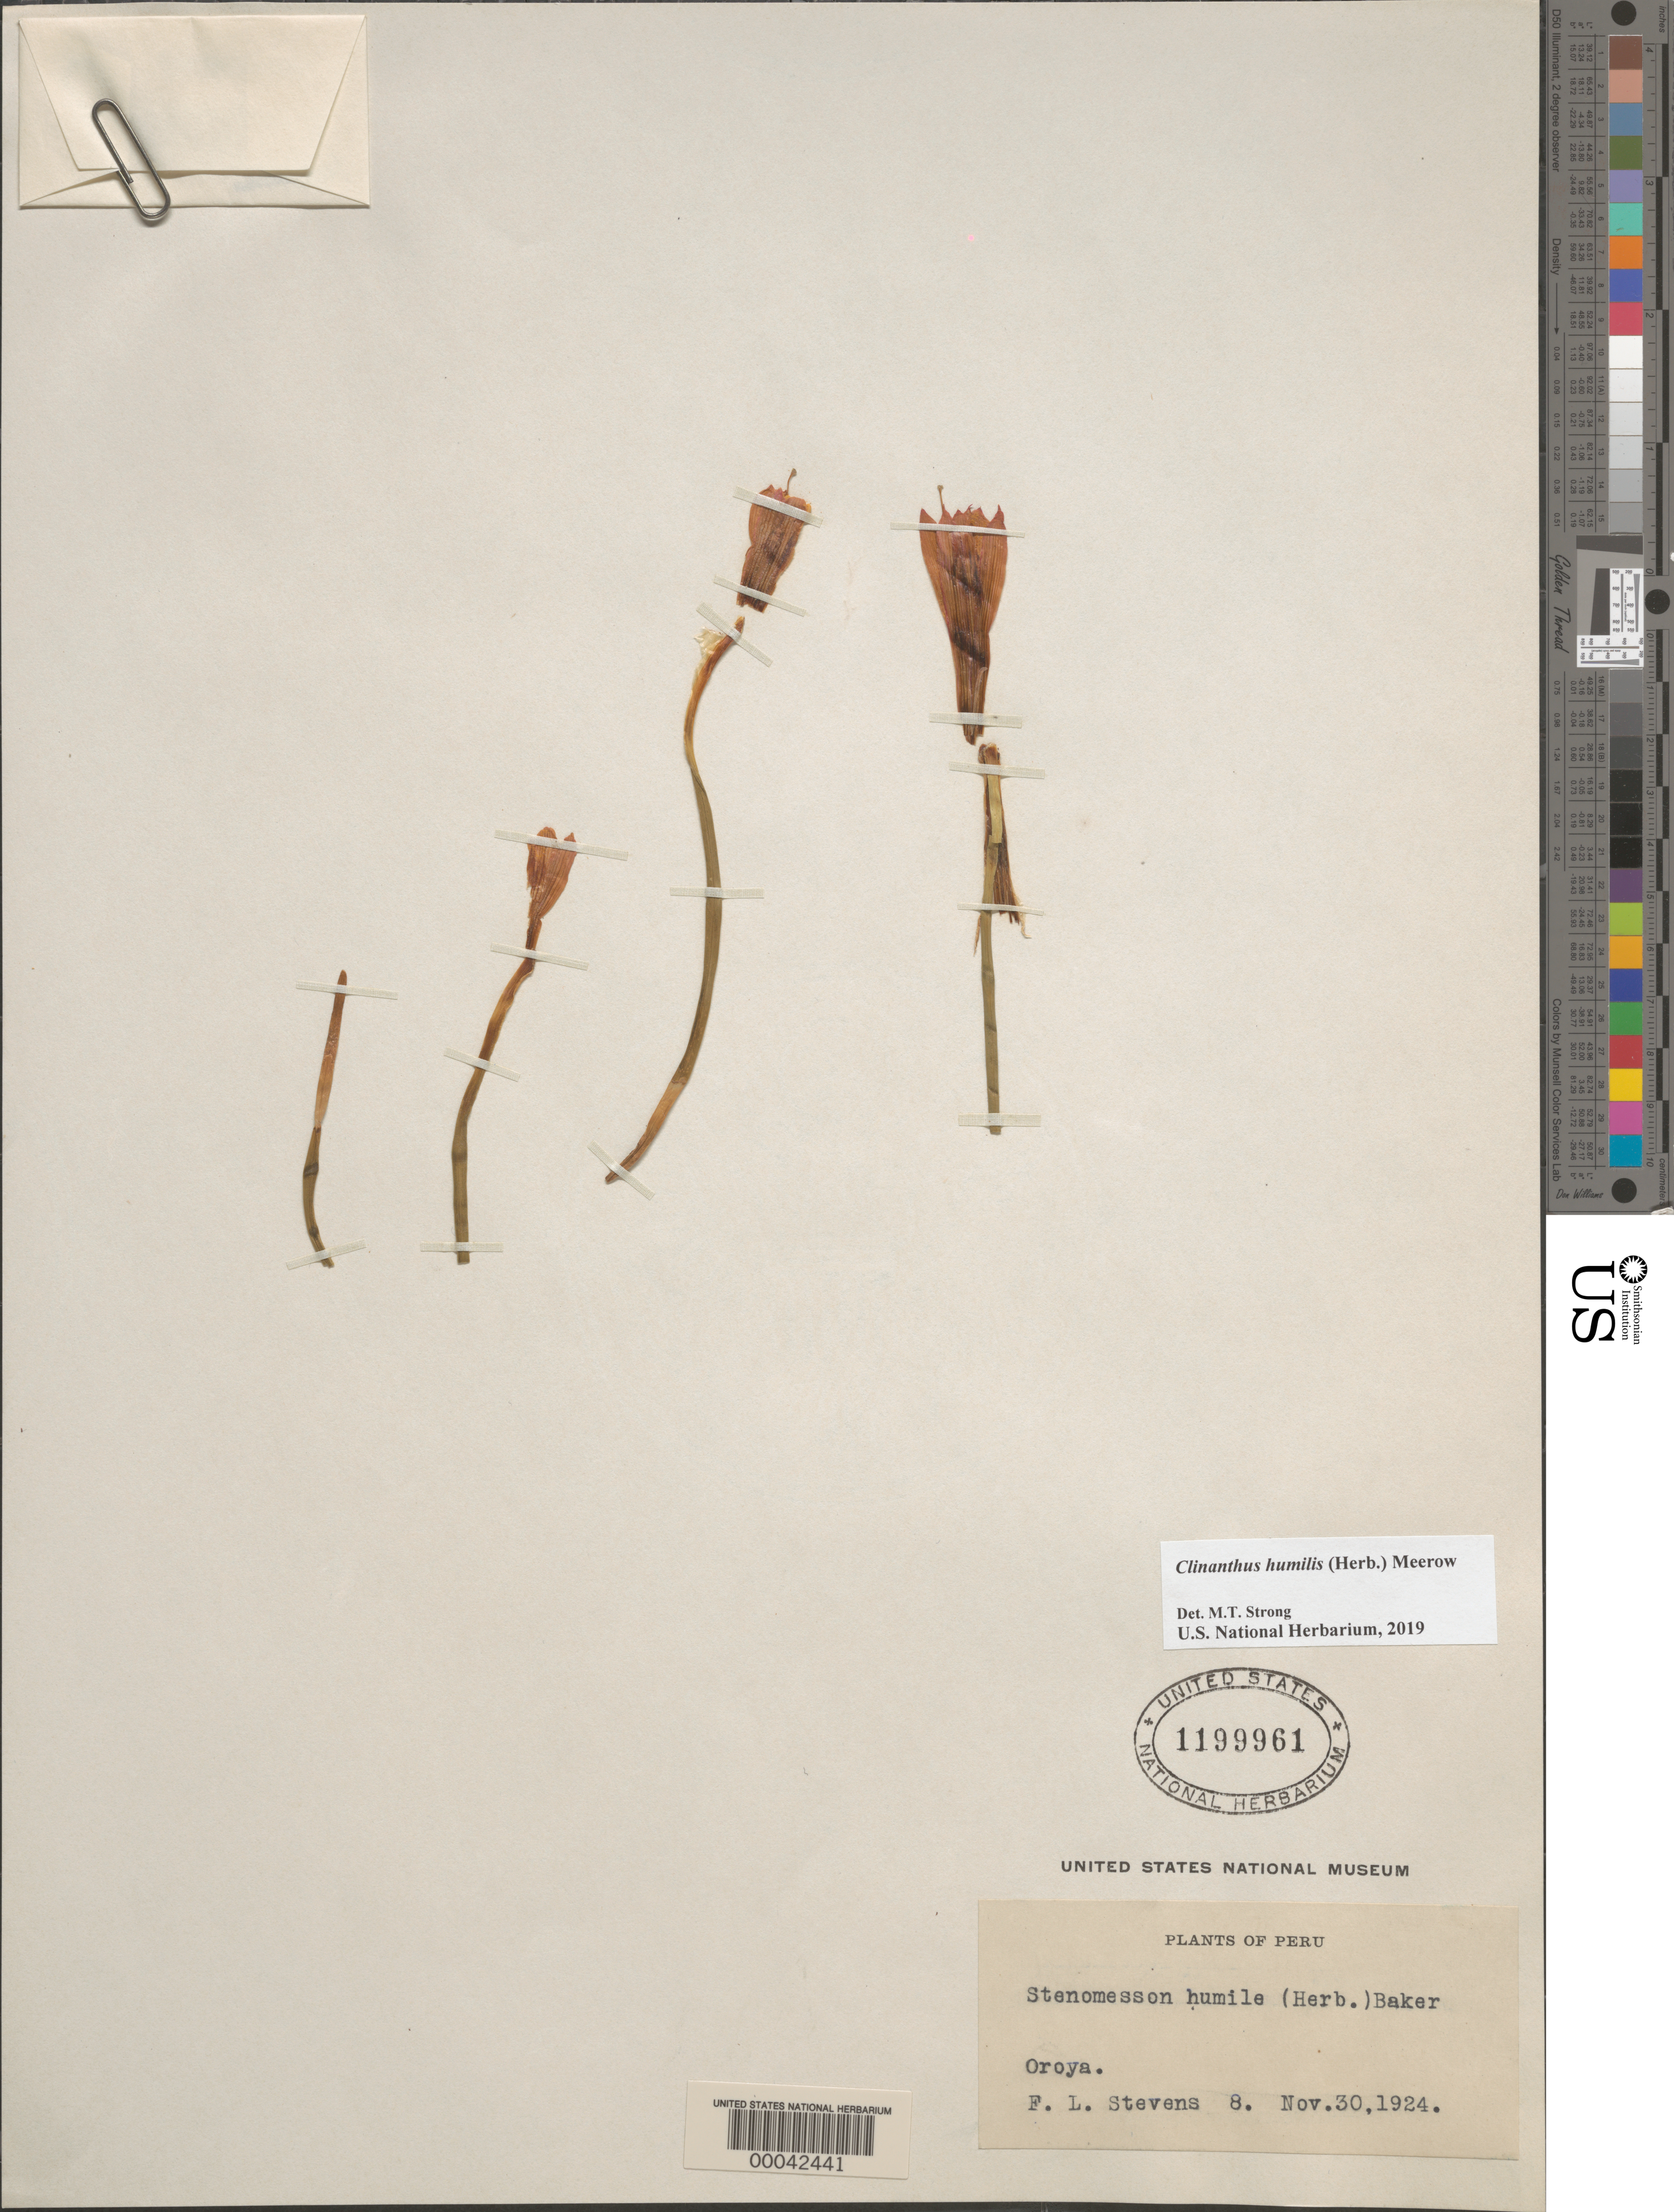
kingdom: Plantae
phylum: Tracheophyta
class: Liliopsida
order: Asparagales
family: Amaryllidaceae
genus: Clinanthus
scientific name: Clinanthus humilis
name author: (Herb.) Meerow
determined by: Strong, Mark T., (BOT), Smithsonian Institution - National Museum of Natural History (UNITED STATES)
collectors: F. L. Stevens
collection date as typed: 30 Nov 1924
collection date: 1924-11-30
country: Peru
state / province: Junín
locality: La oroya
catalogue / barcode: US 1199961